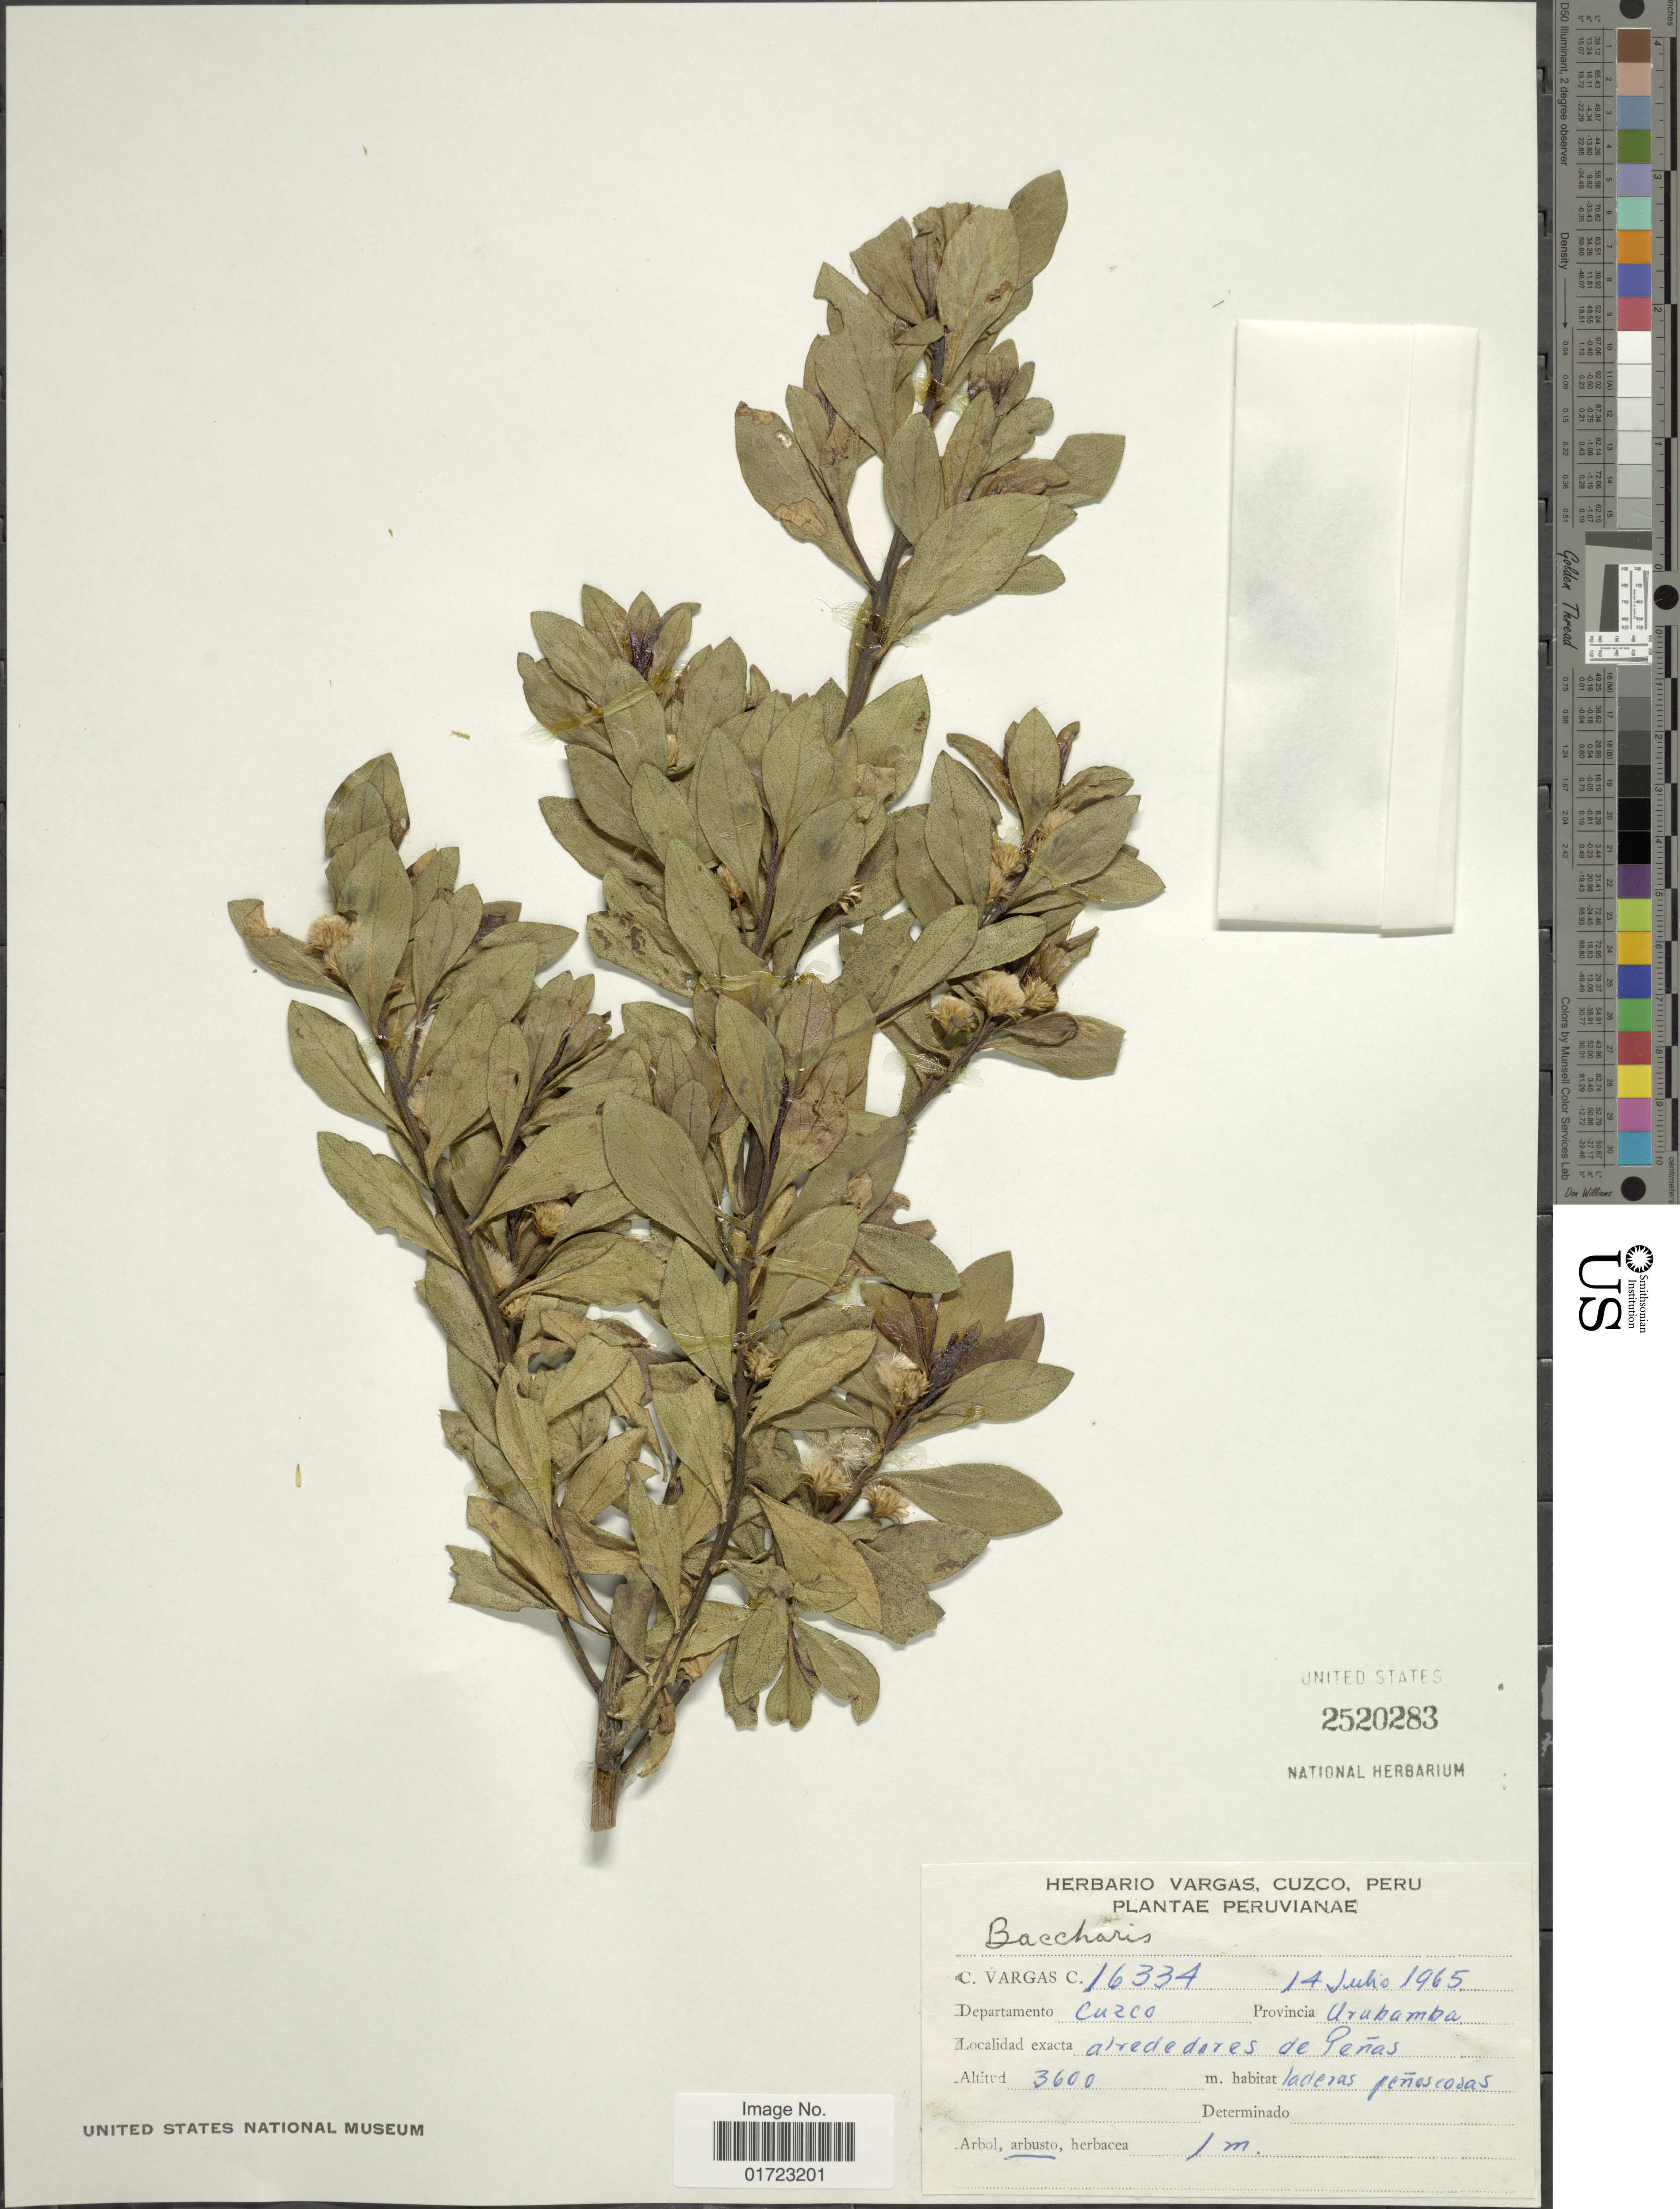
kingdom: Plantae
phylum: Tracheophyta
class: Magnoliopsida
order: Asterales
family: Asteraceae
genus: Baccharis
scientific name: Baccharis peruviana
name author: Cuatrec.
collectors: C. Vargas Calderón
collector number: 16334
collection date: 1965-07-14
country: Peru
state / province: Cusco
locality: Provincia urubamba. Alrededores de Penas.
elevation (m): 3600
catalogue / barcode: US 2520283